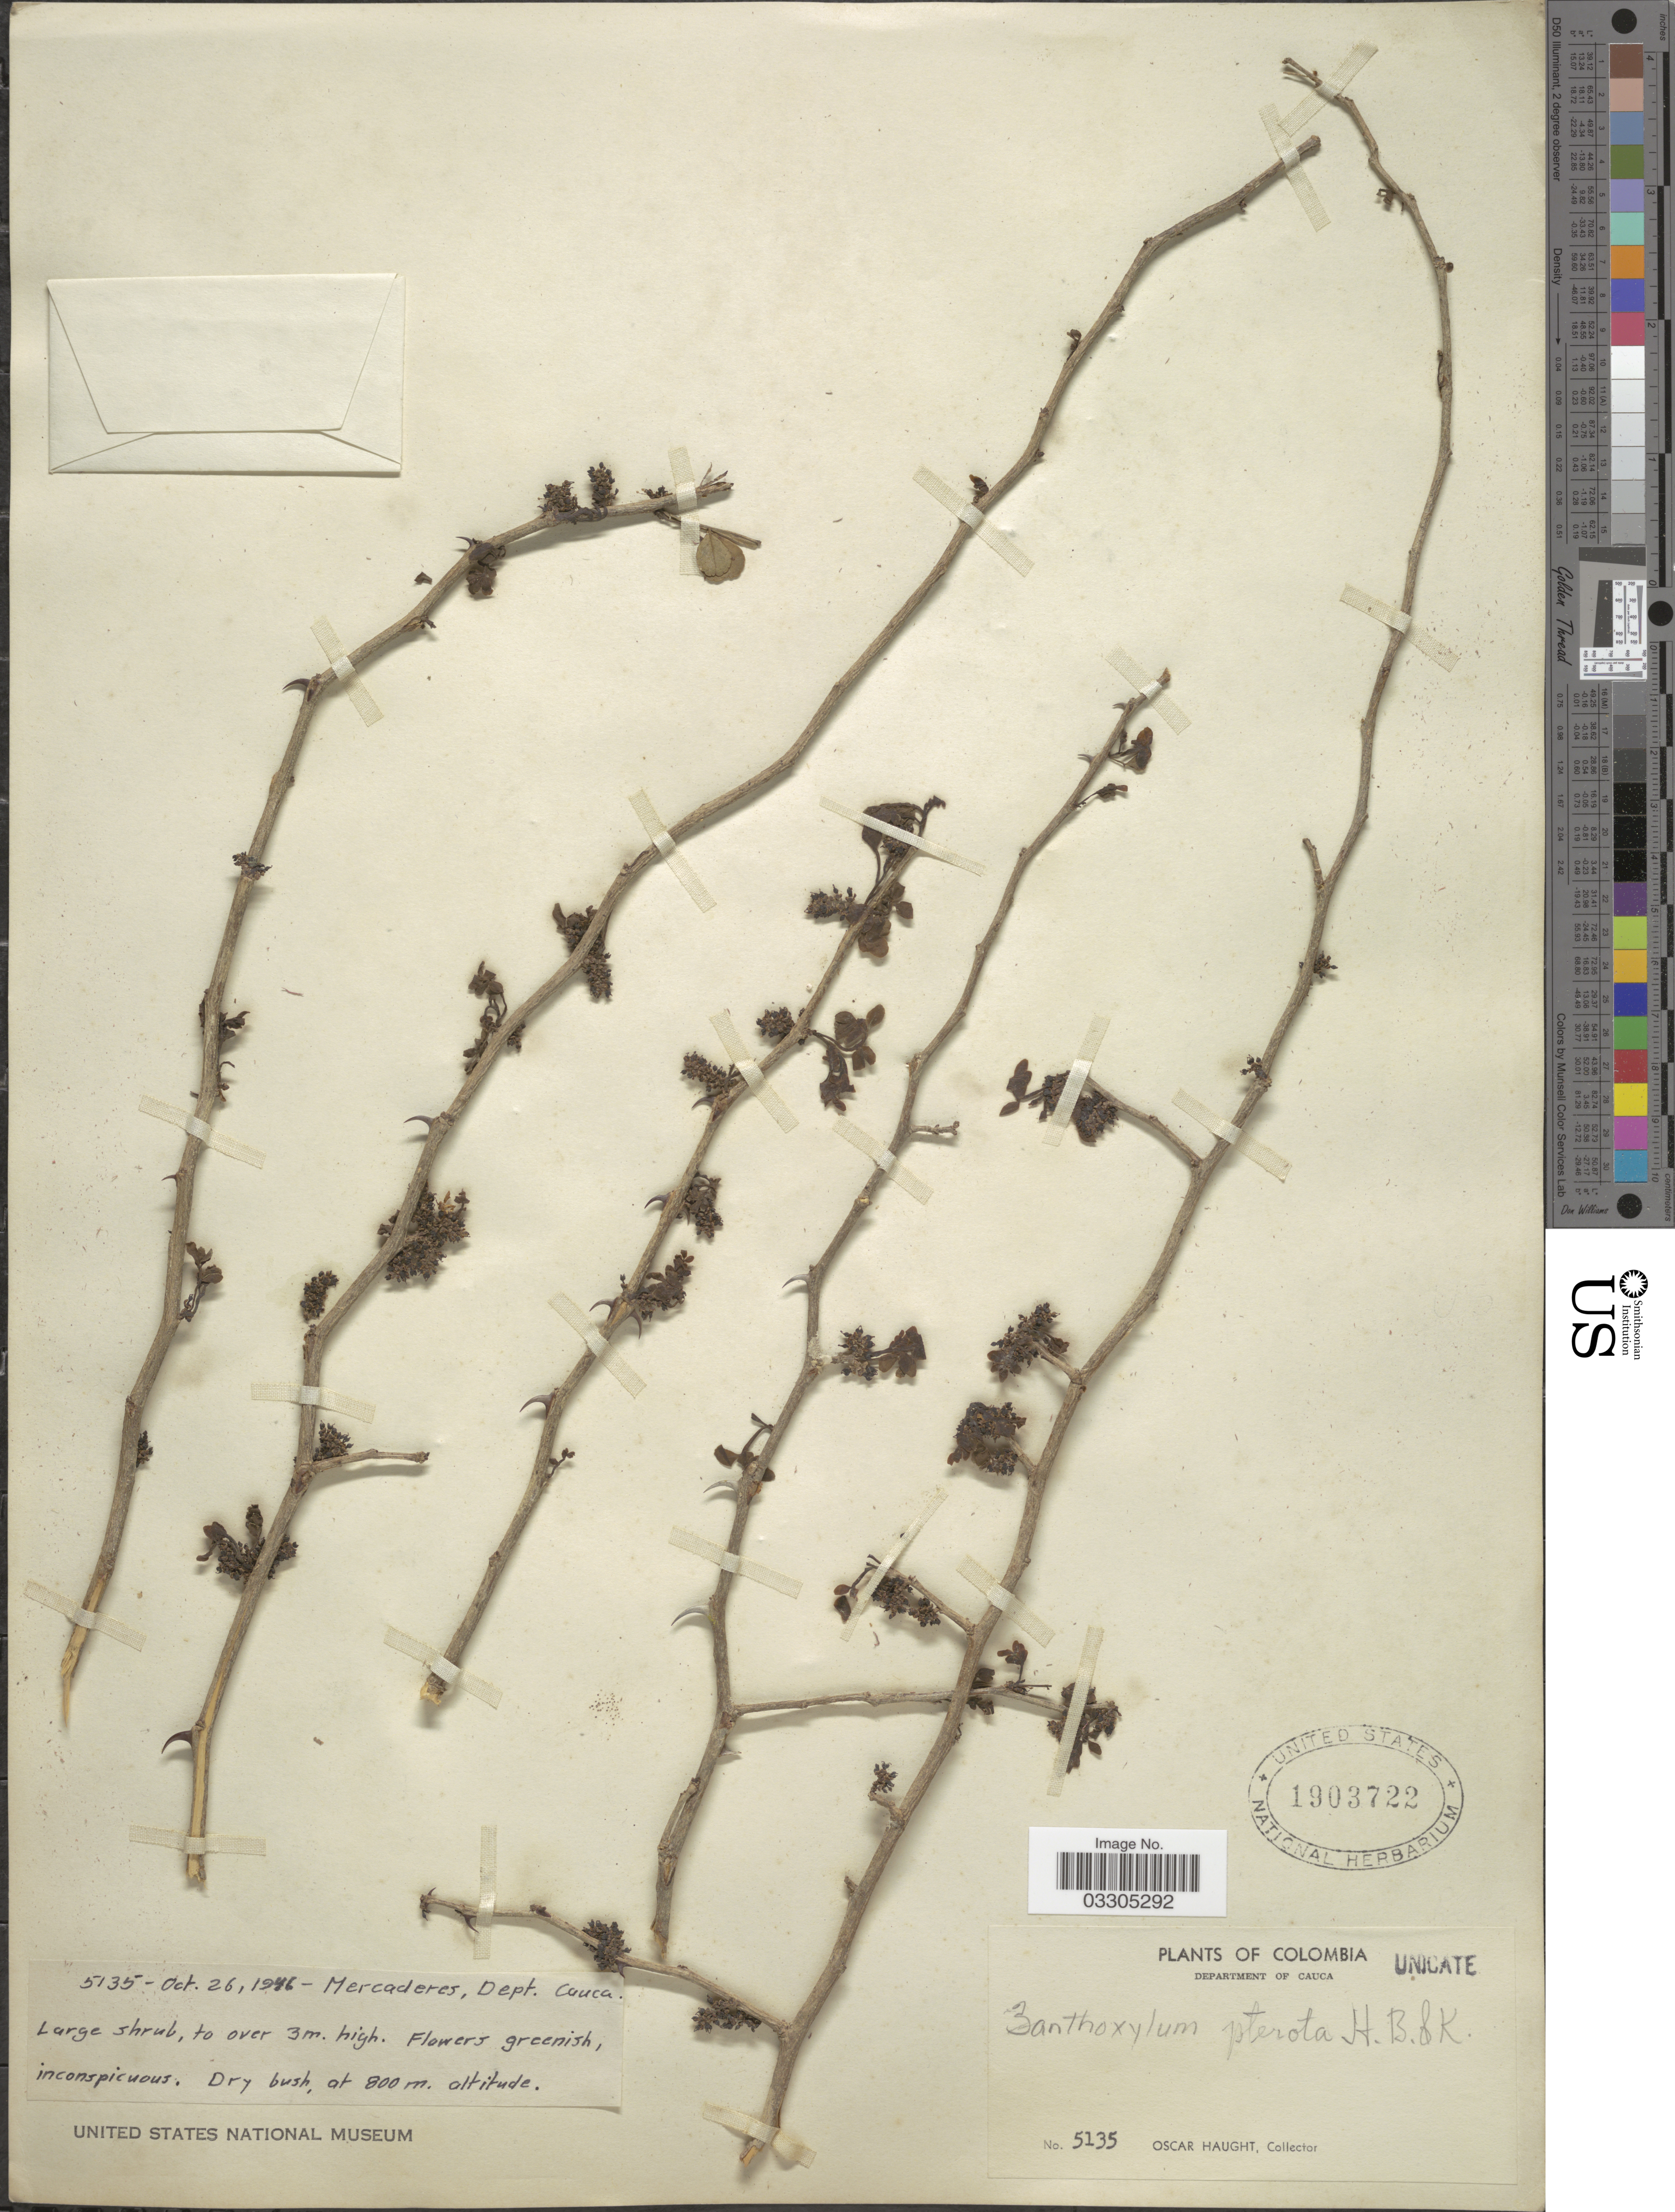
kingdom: Plantae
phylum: Tracheophyta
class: Magnoliopsida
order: Sapindales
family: Rutaceae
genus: Zanthoxylum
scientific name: Zanthoxylum fagara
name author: (L.) Sarg.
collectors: O. L. Haught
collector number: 5135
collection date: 1946-10-26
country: Colombia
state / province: Cauca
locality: Mercaderes, Dept. Cauca.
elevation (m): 800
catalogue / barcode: US 1903722